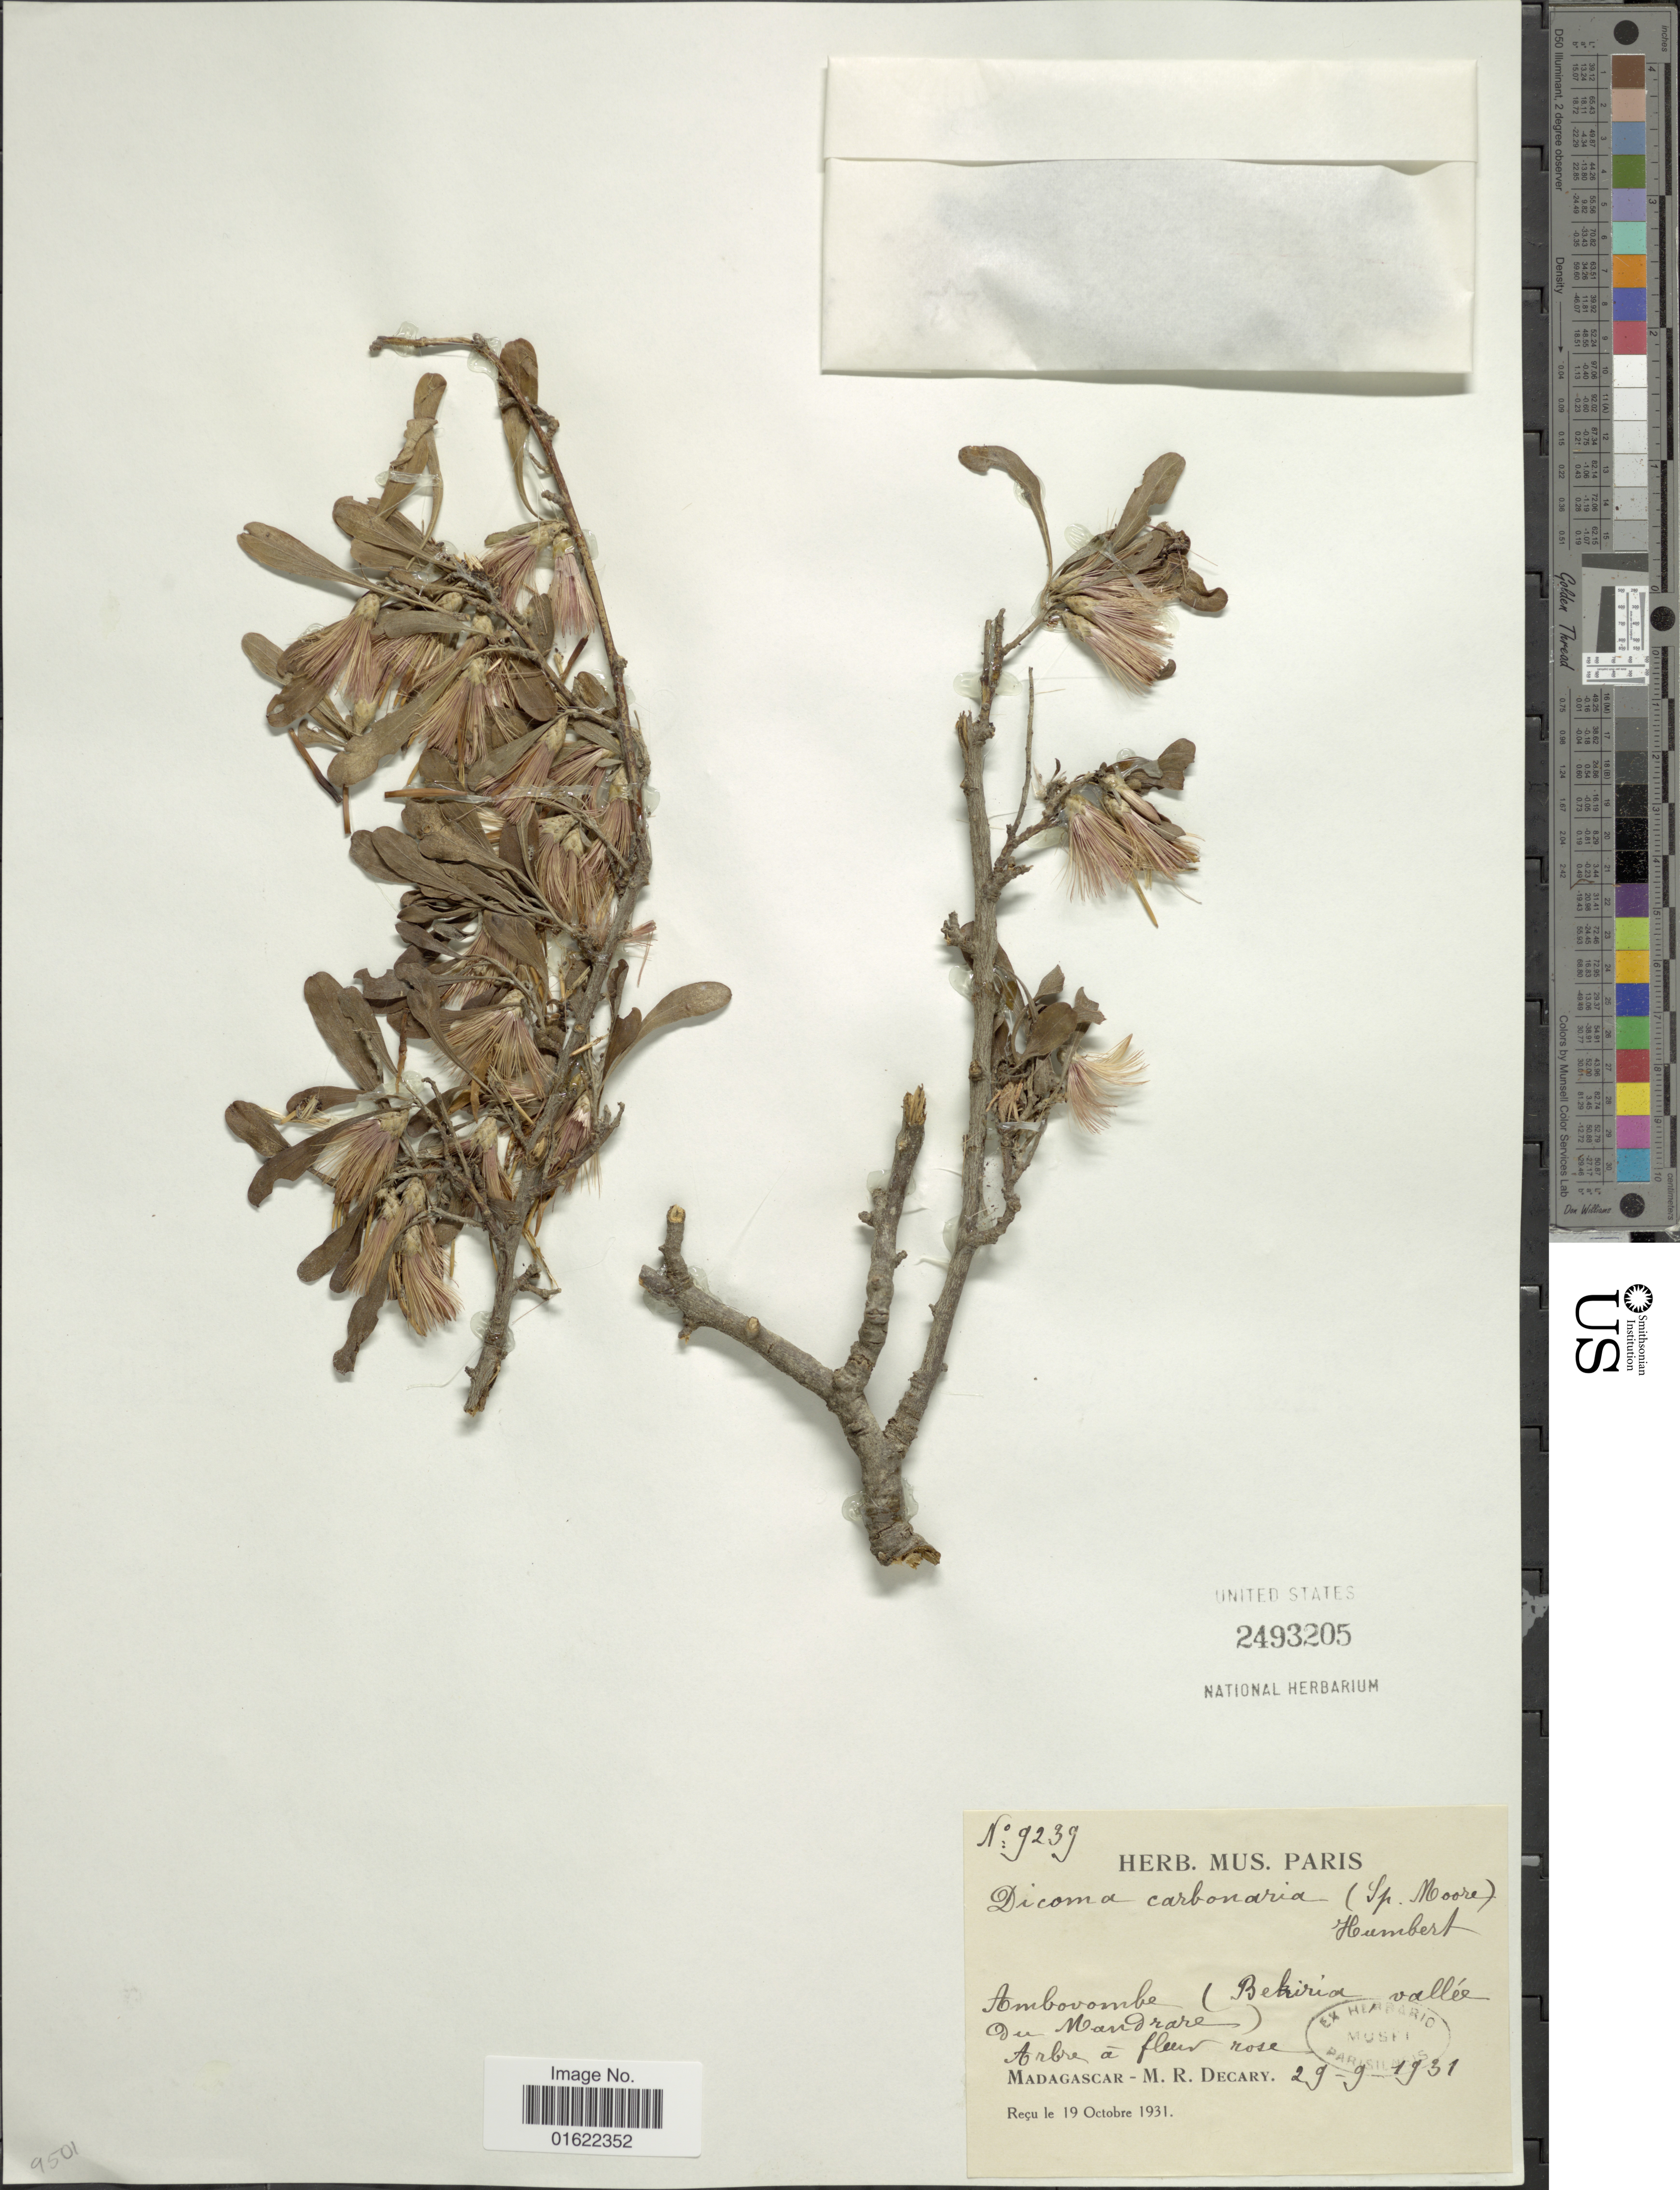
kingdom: Plantae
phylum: Tracheophyta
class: Magnoliopsida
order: Asterales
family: Asteraceae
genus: Cloiselia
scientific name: Cloiselia carbonaria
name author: S. Moore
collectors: R. Decary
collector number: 9239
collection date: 1931-10-19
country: Madagascar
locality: Ambovombe (Behiria vallee du Mandrare)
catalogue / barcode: US 2493205